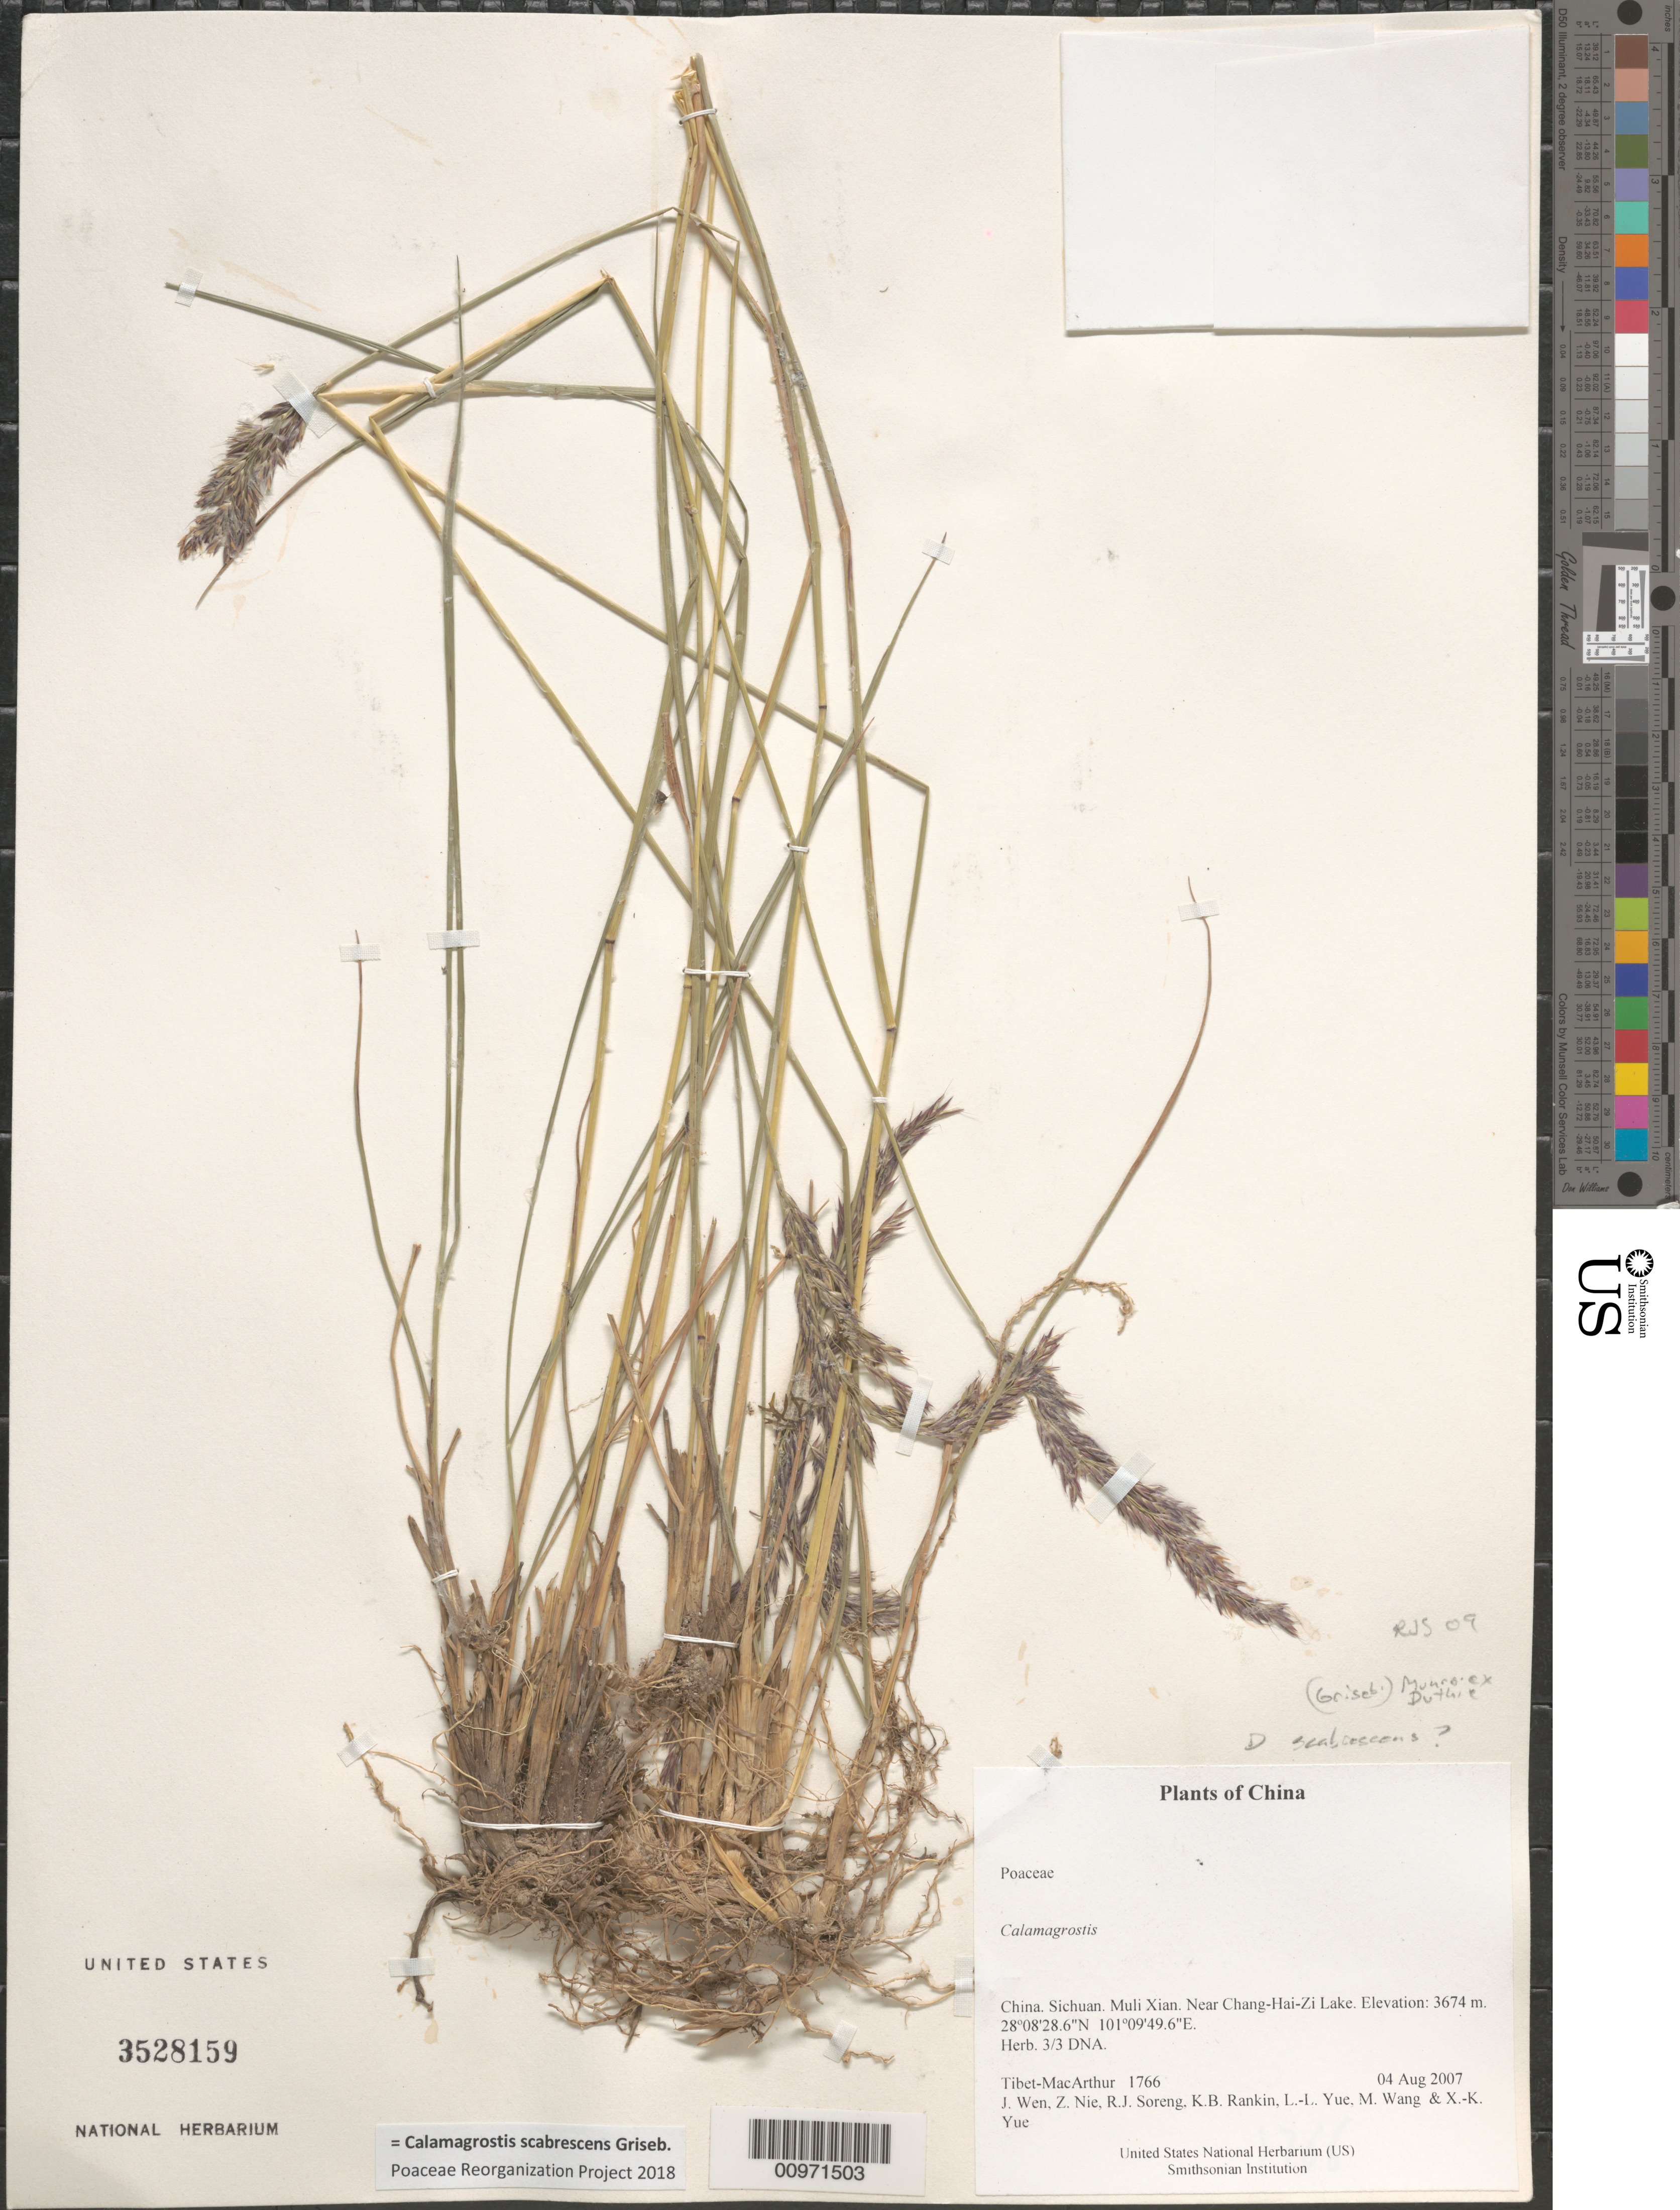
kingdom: Plantae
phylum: Tracheophyta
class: Liliopsida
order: Poales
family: Poaceae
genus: Calamagrostis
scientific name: Calamagrostis scabrescens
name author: Griseb.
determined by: Poaceae Reorganization Project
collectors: Tibet-MacArthur, J. Wen, Z. Nie, R. J. Soreng, K. Rankin, L. Yue, M. Wang & X. Yue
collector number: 1766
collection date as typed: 04 Aug 2007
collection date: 2007-08-04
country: China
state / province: Sichuan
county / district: Muli Xian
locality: Near Chang-Hai-Zi Lake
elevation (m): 3674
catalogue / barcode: US 3528159